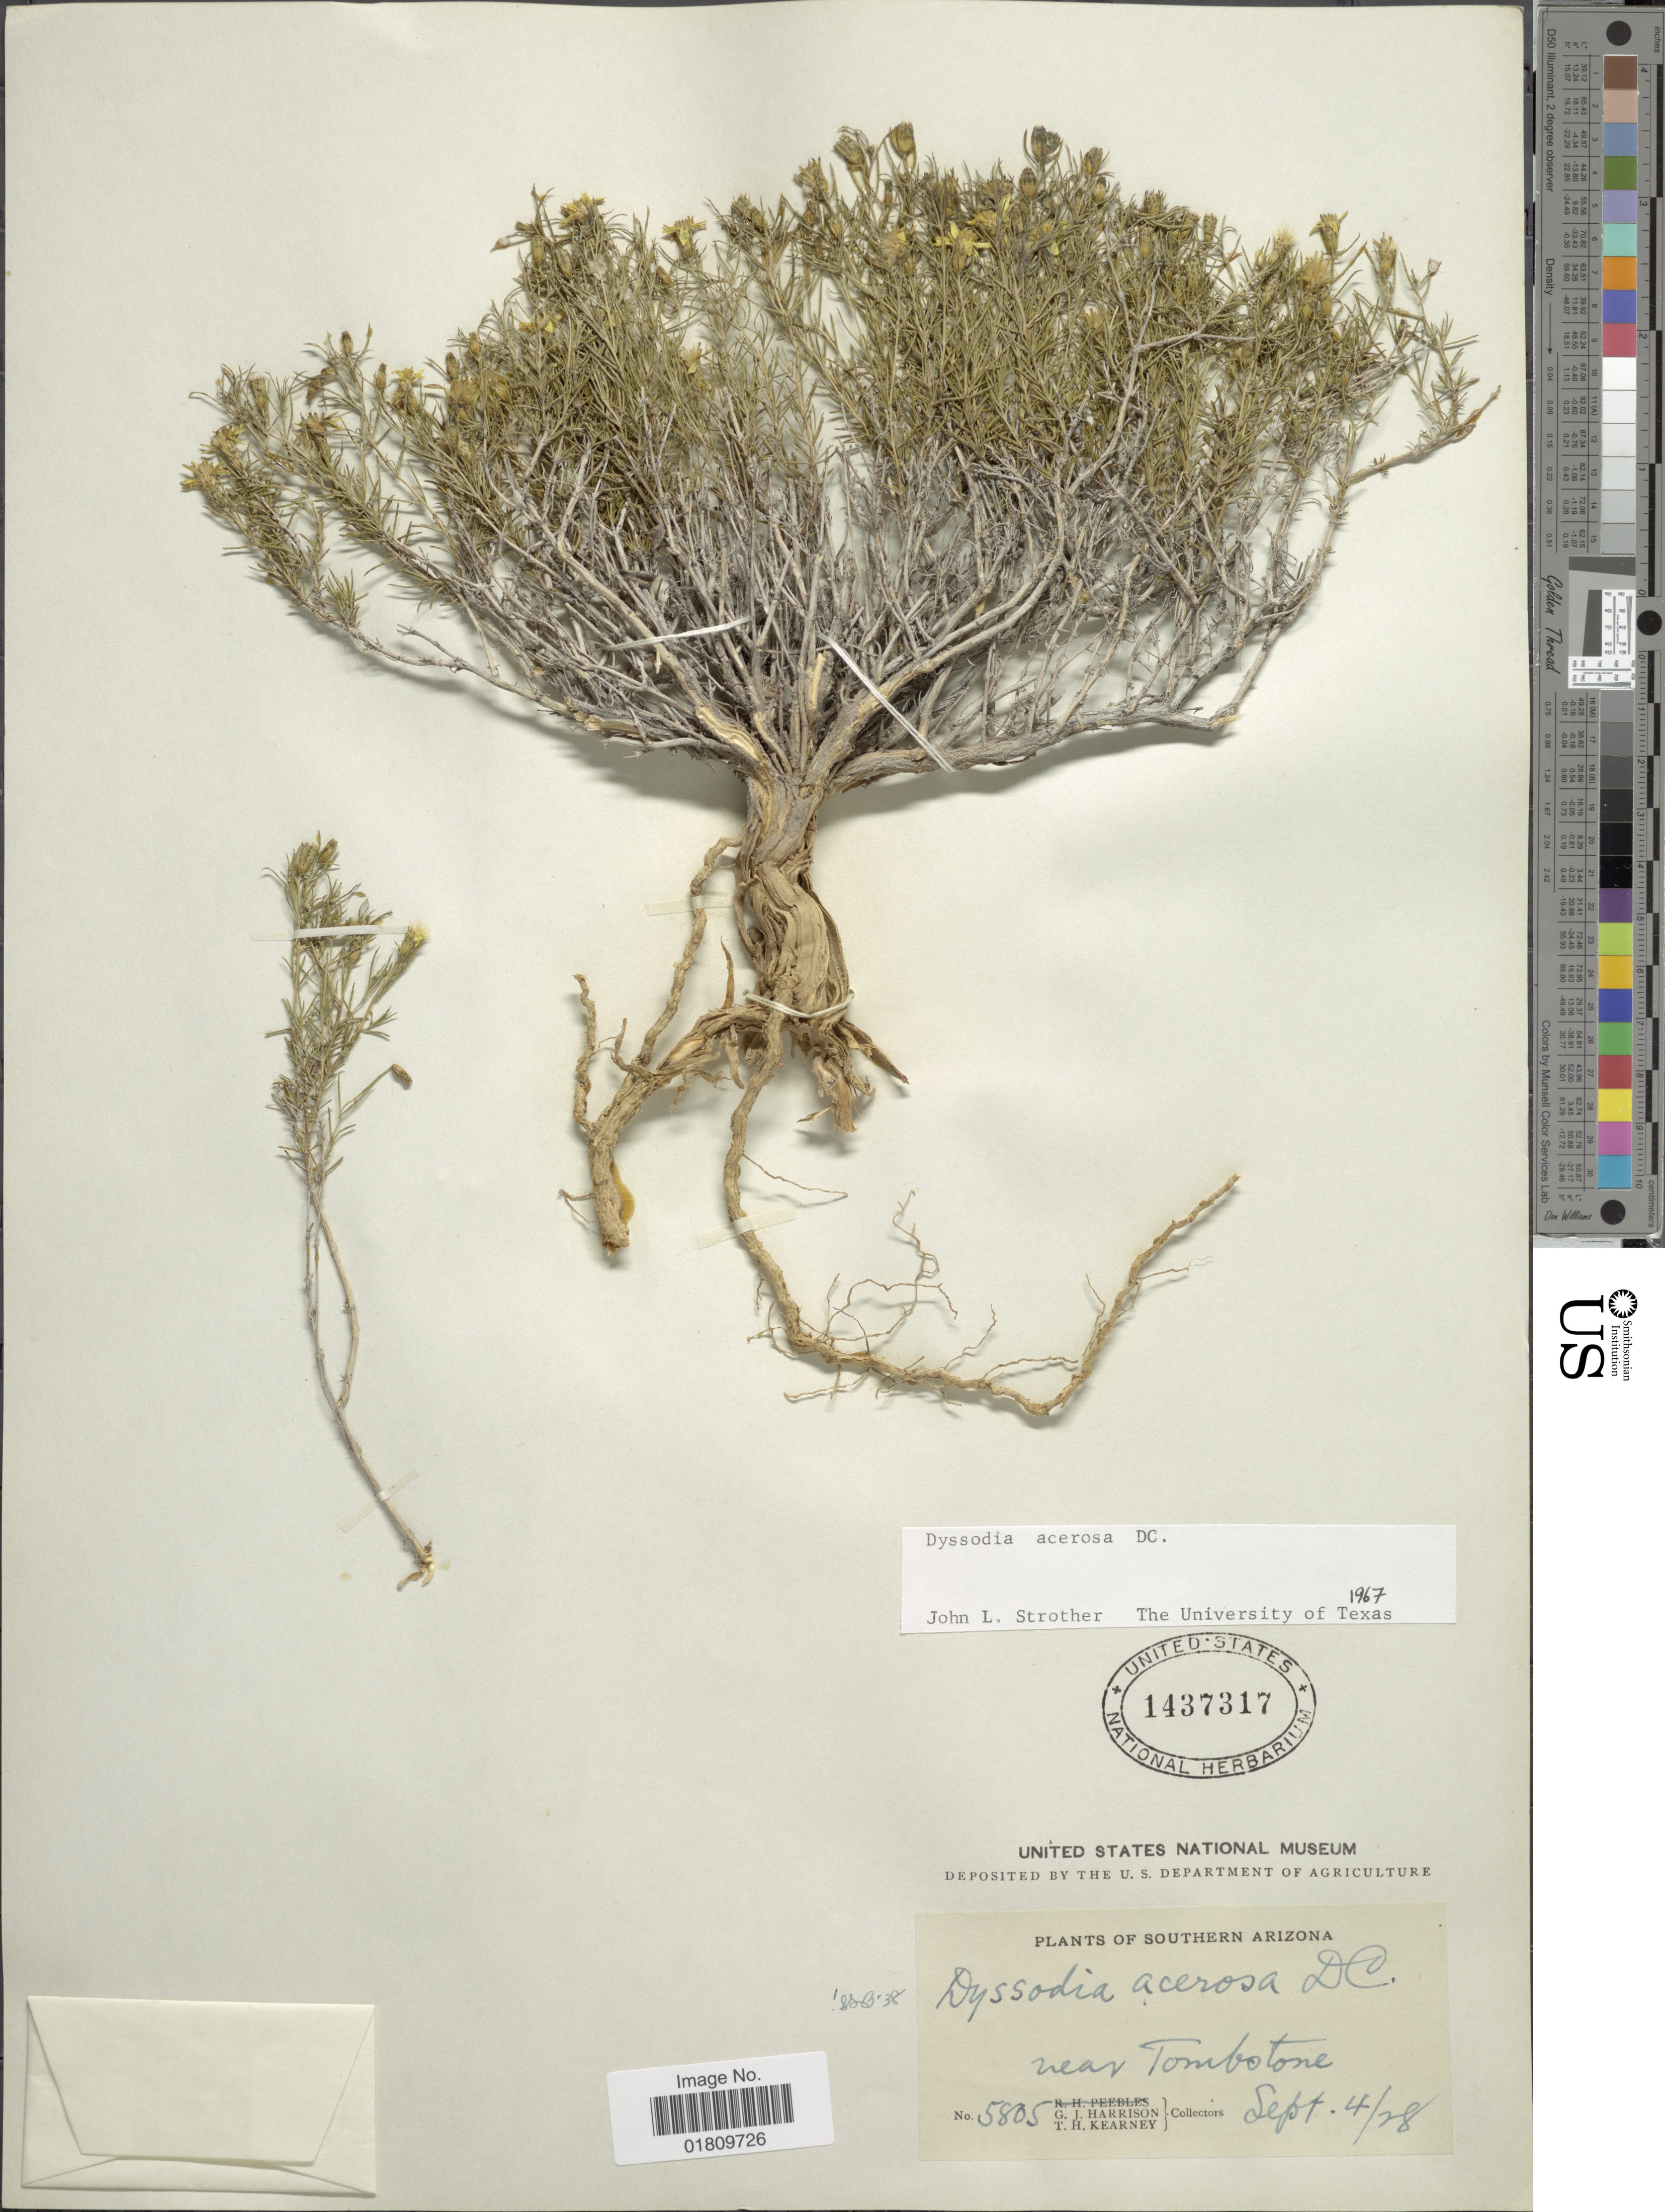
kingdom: Plantae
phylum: Tracheophyta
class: Magnoliopsida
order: Asterales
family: Asteraceae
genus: Thymophylla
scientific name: Thymophylla acerosa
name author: (DC.) Strother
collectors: G. J. Harrison & T. H. Kearney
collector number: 5805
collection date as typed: Transcribed d/m/y: 4/9/28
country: United States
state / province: Arizona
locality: Southern Arizona, near Tombstone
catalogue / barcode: US 1437317